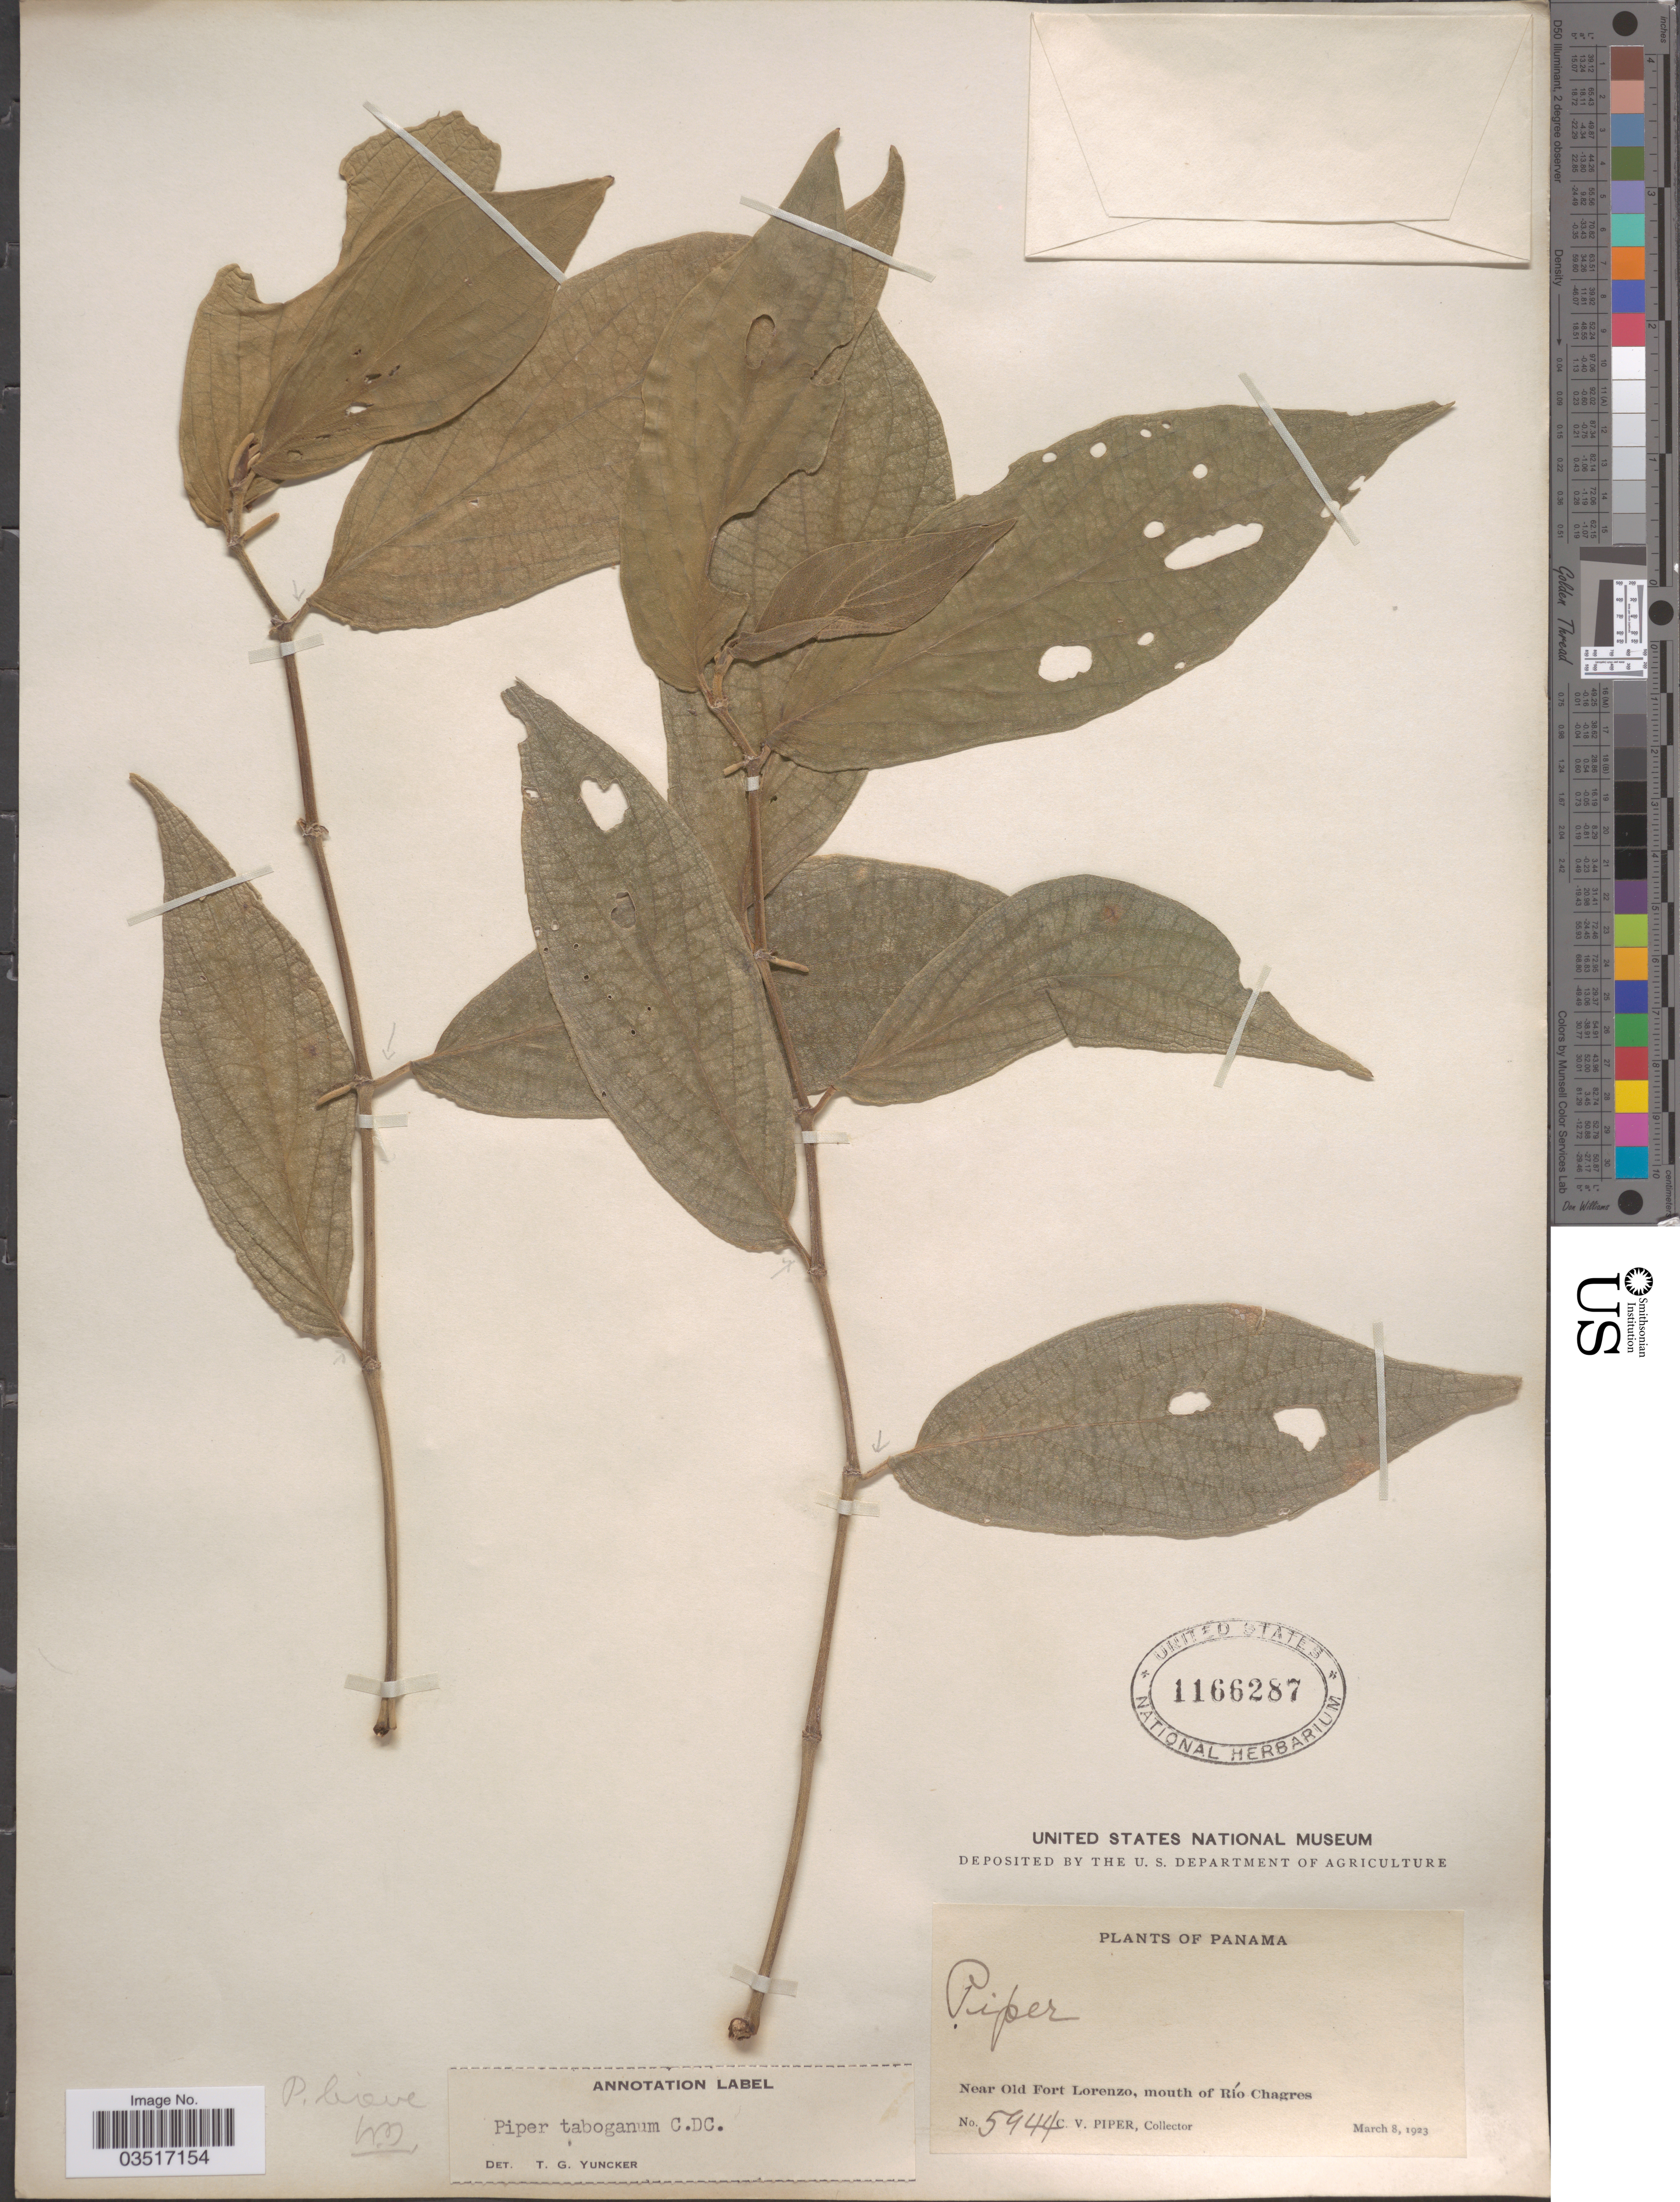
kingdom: Plantae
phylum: Tracheophyta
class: Magnoliopsida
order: Piperales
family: Piperaceae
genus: Piper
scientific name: Piper taboganum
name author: C. DC.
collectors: C. V. Piper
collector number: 5944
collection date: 1923-03-08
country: Panama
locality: Near Old Fort Lorenzo, mouth of Río Chagres.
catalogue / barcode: US 1166287